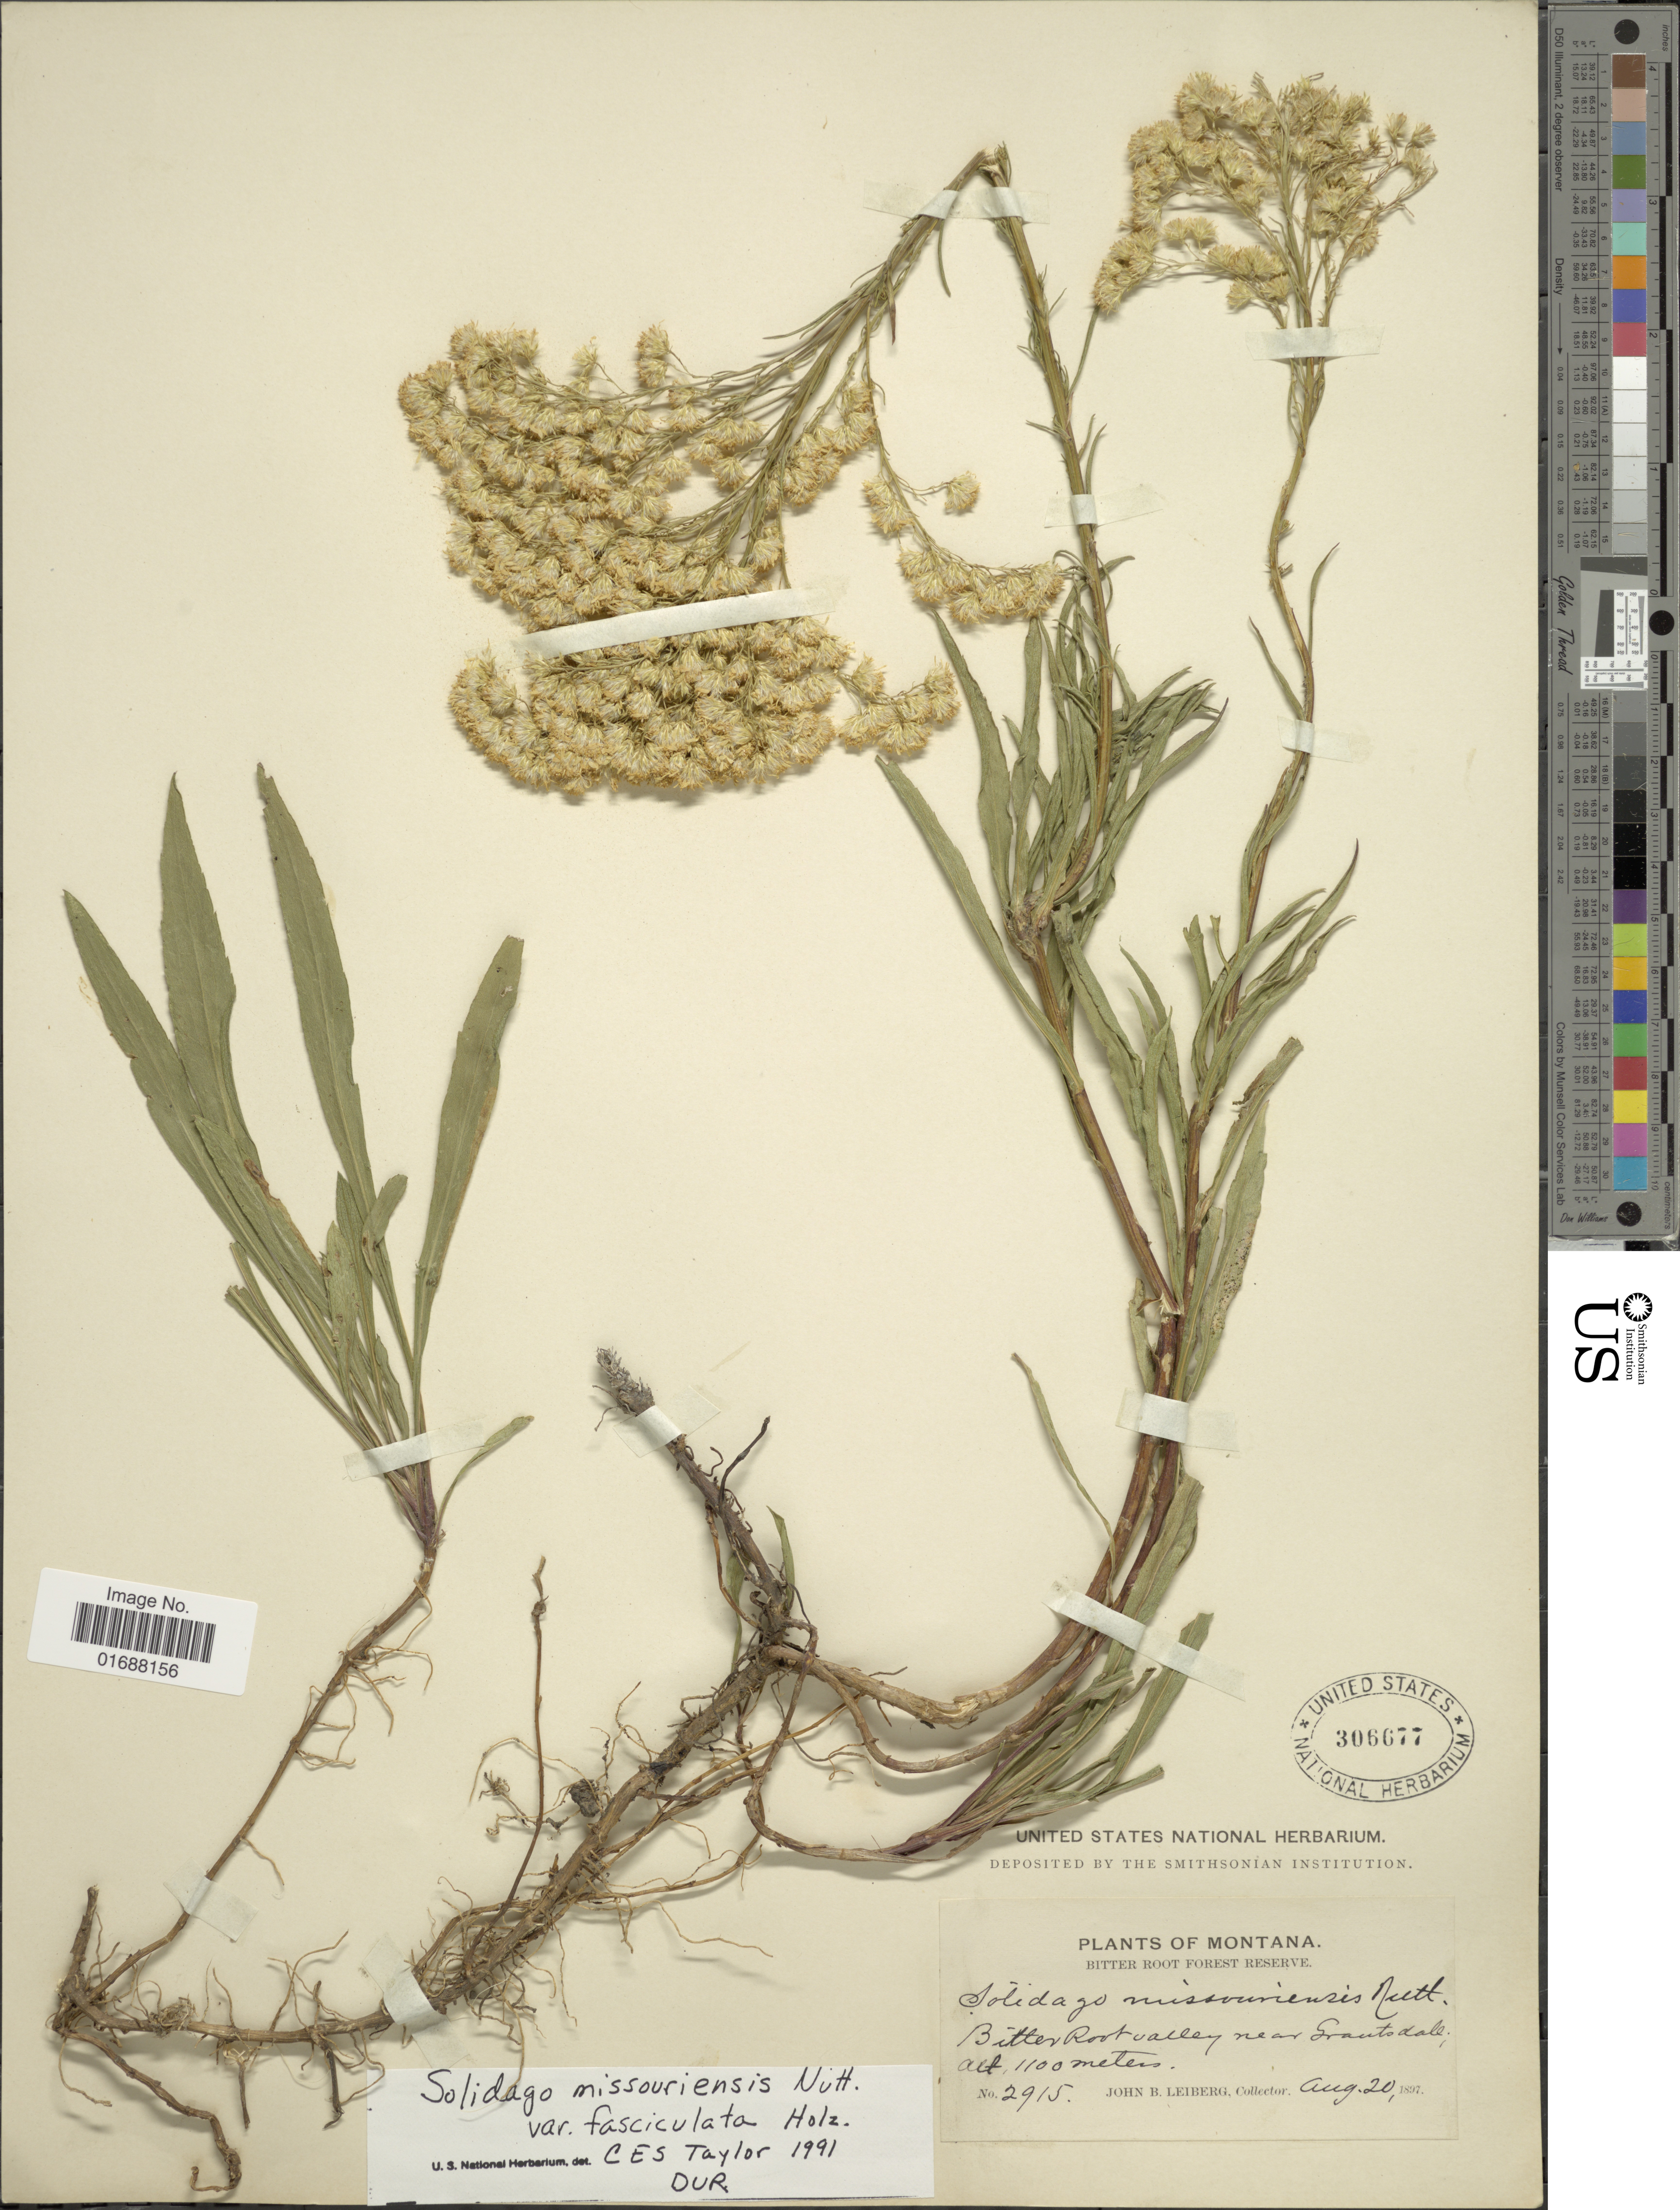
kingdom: Plantae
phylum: Tracheophyta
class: Magnoliopsida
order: Asterales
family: Asteraceae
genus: Solidago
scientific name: Solidago missouriensis var. fasciculata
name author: Holz.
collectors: J. B. Leiberg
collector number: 2915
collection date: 1897-08-20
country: United States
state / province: Montana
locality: Montana, Bitter Root Forest Reserve. Bitter Root valley near Grantsdale.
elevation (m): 1100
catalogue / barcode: US 306677